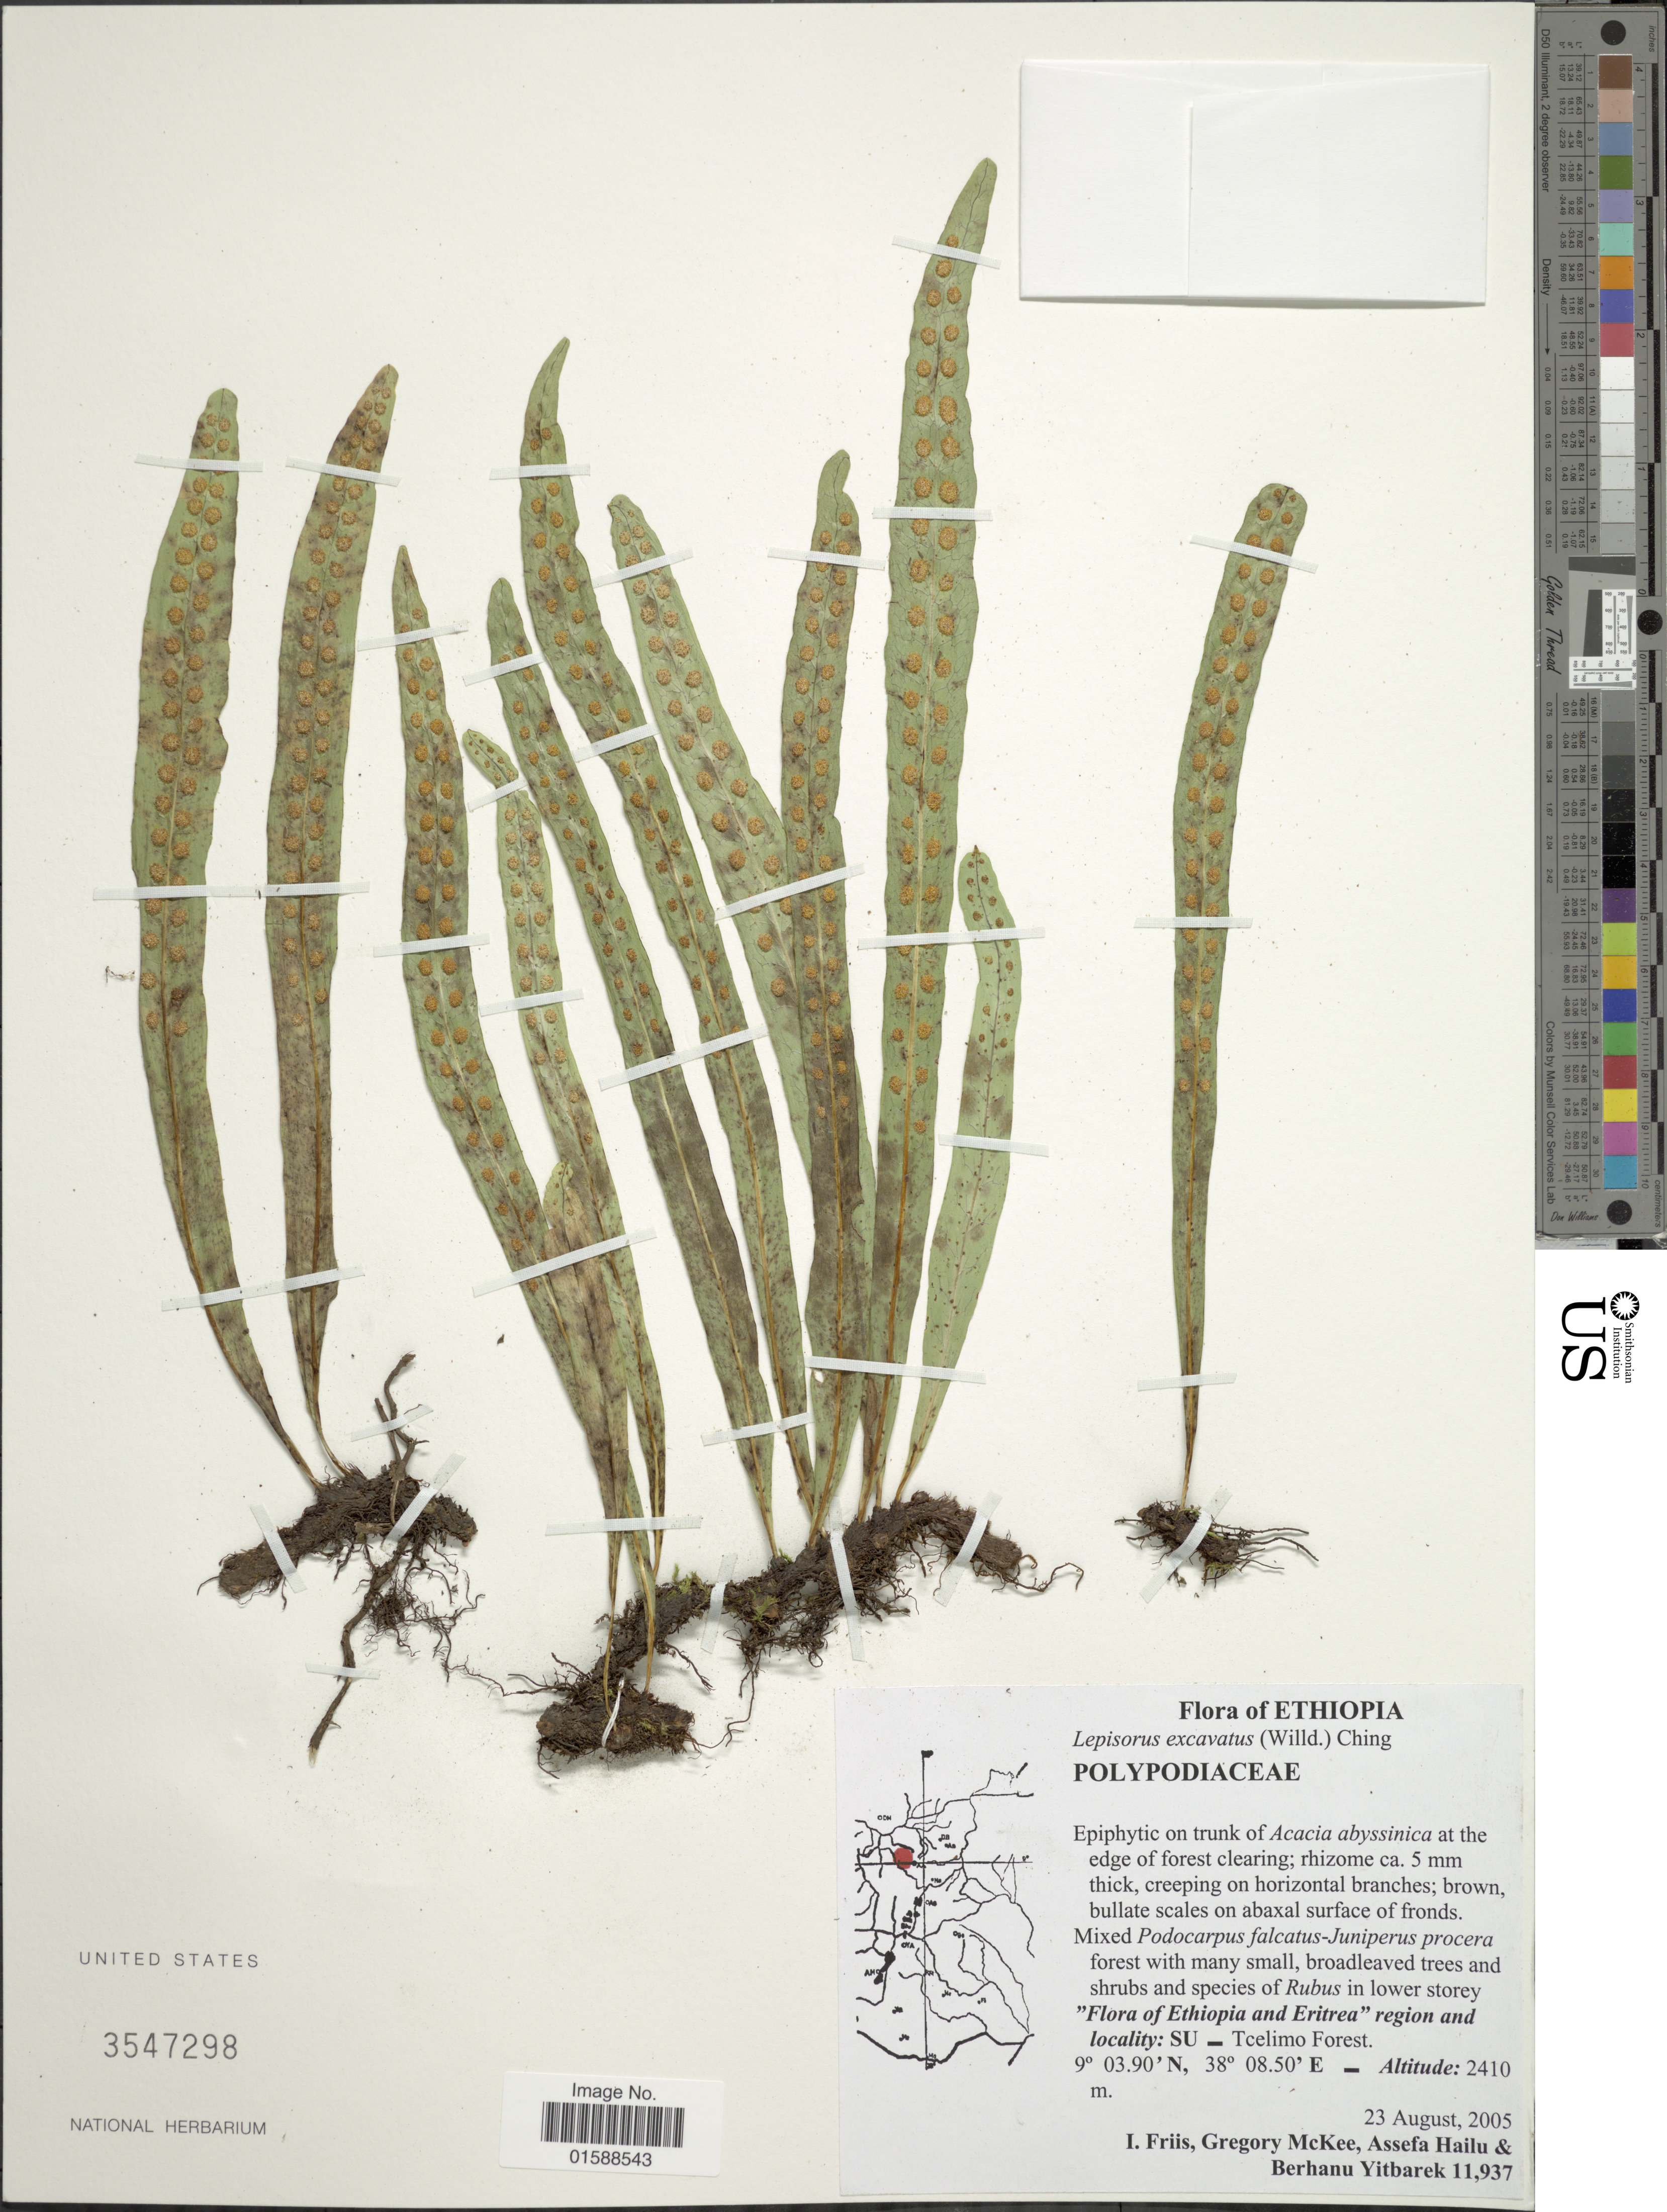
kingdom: Plantae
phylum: Tracheophyta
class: Polypodiopsida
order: Polypodiales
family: Polypodiaceae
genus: Lepisorus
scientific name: Lepisorus excavatus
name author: (Bory ex Willd.) Ching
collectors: I. Friis, G. S. McKee, A. Hailu & B. Yitbarek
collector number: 11937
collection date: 2005-08-23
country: Ethiopia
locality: Ethiopia. "Flora of Ethiopia and Eritrea" region and locality: SU _ Tcelimo Forest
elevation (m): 2410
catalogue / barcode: US 3547298